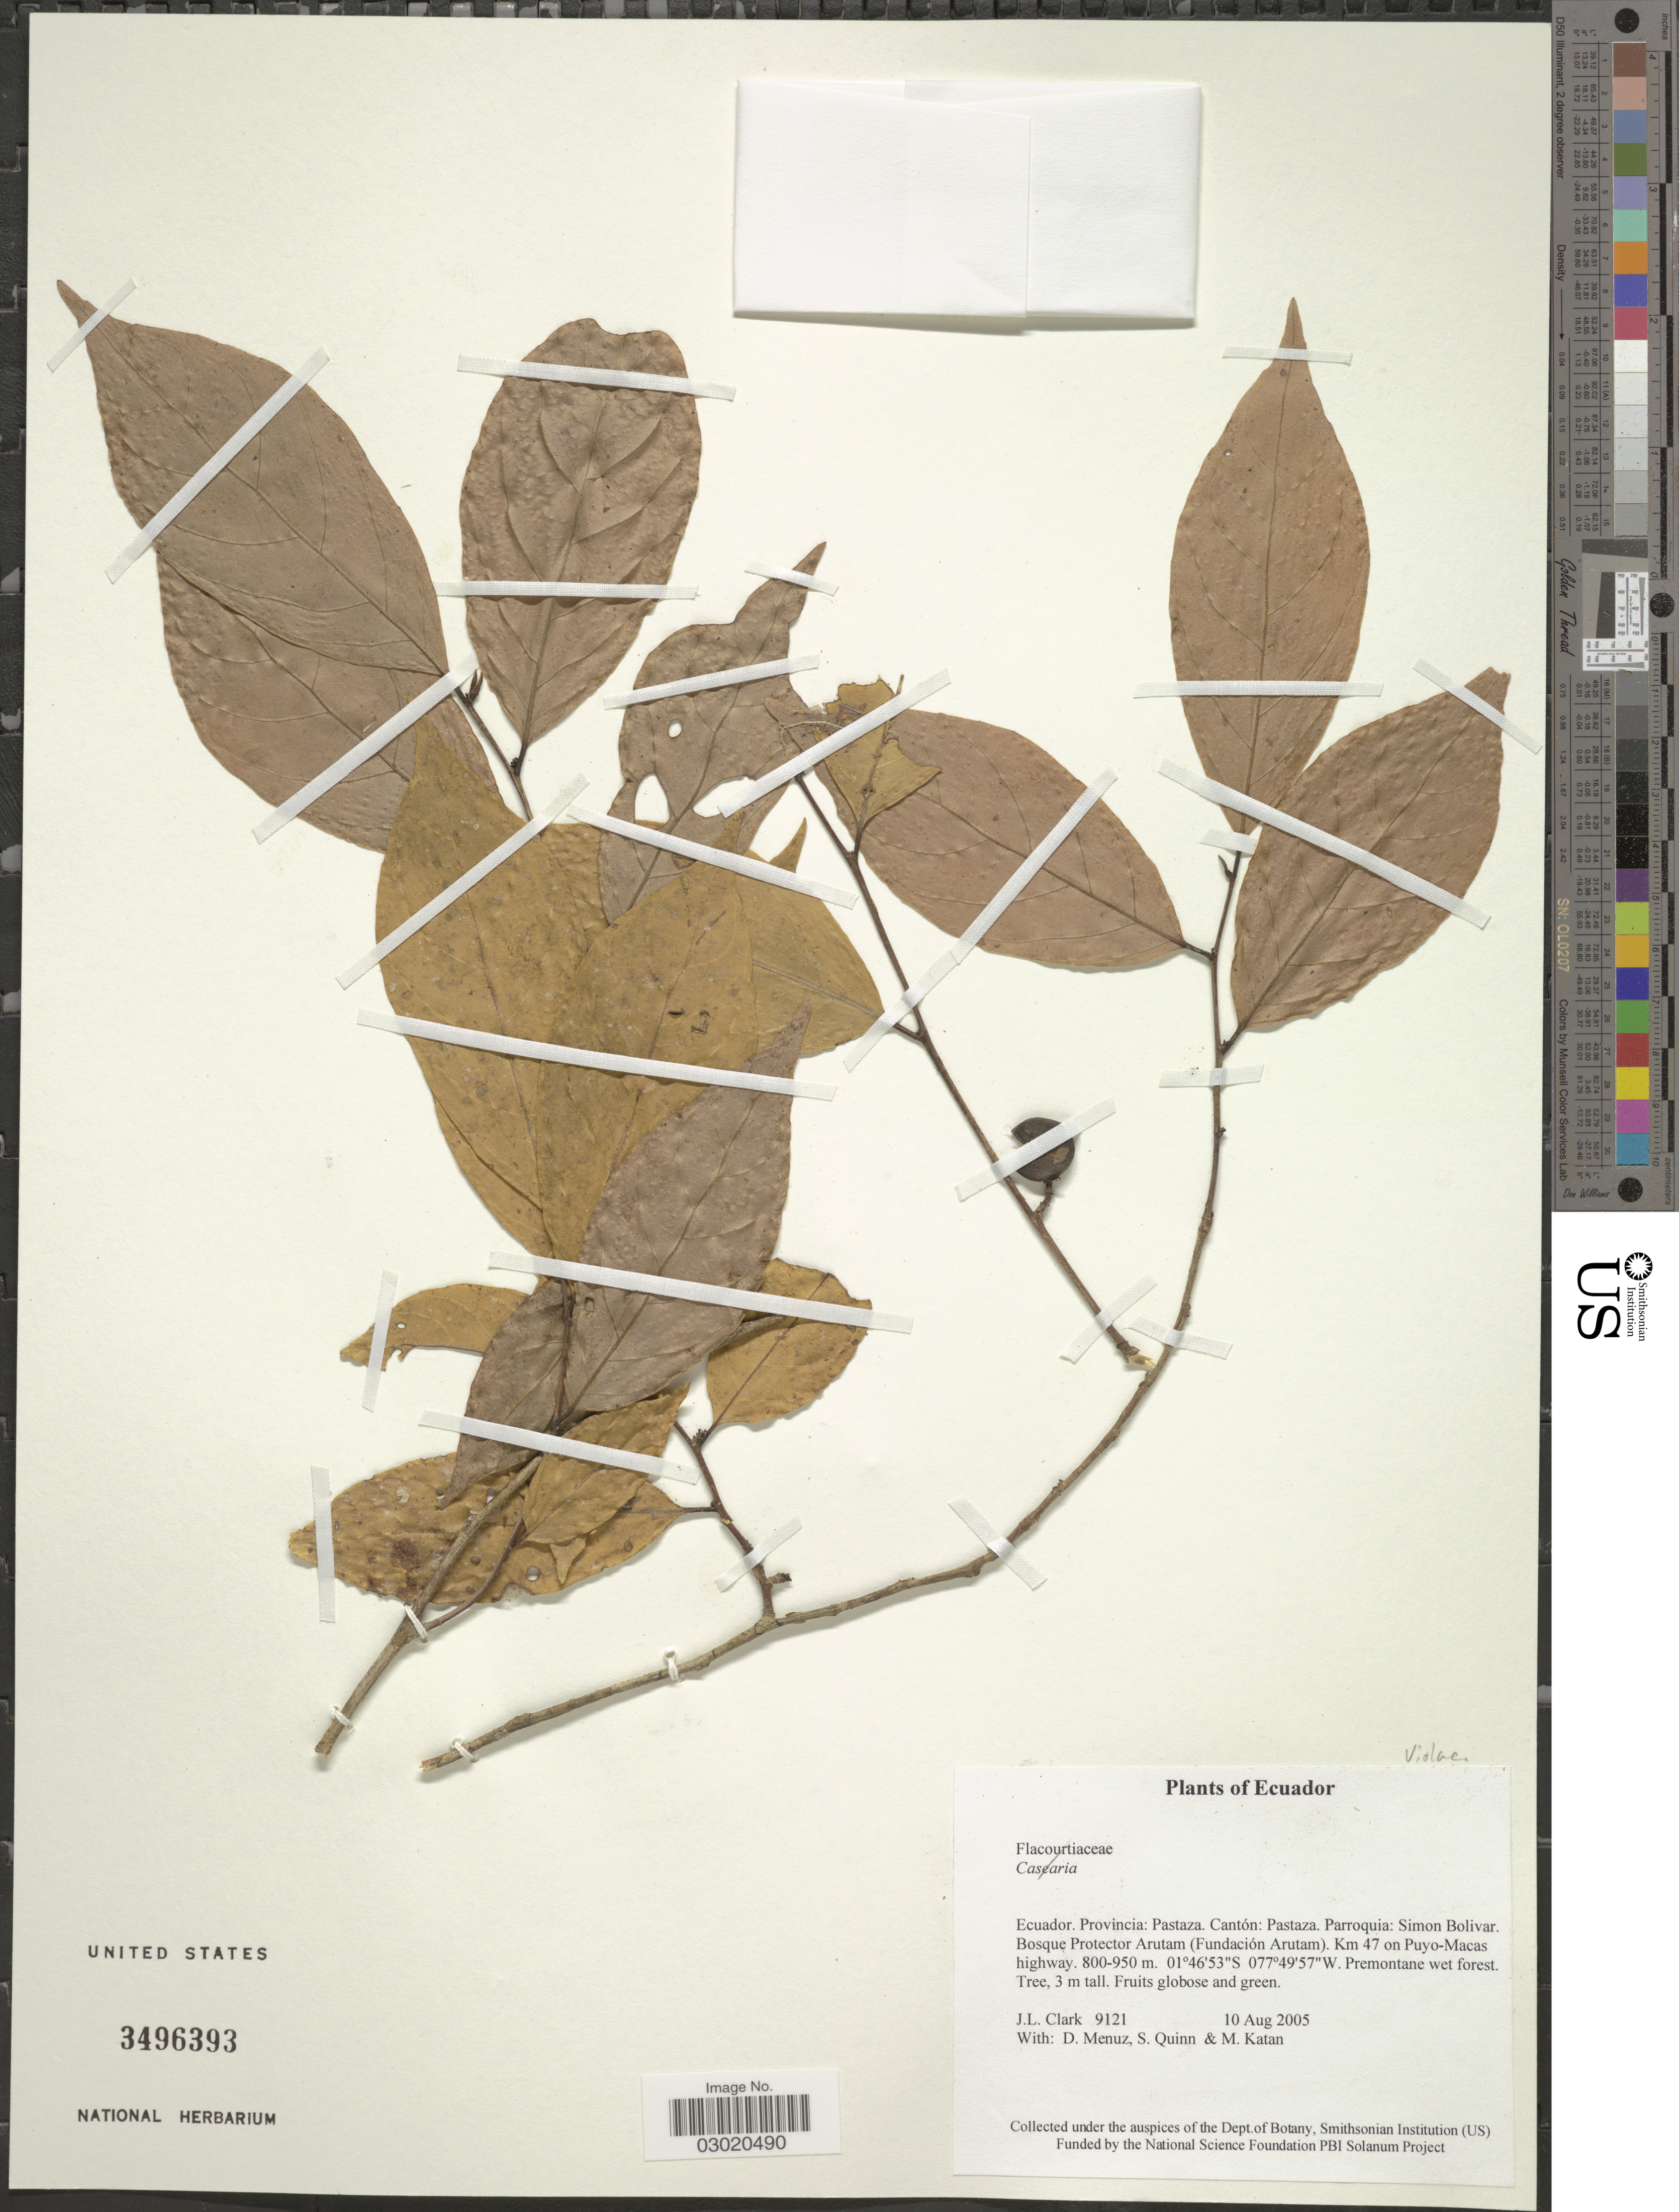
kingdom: Plantae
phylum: Tracheophyta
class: Magnoliopsida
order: Malpighiales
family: Violaceae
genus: Gloeospermum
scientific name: Gloeospermum sp.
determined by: Hoyos-Gomez, S. E.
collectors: J. L. Clark, D. Menuz, S. Quinn & M. Katan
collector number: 9121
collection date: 2005-08-10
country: Ecuador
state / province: Pastaza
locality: Cantón: Pastaza. Parroquia: Simon Bolivar. Bosque Protector Arutam (Fundación Arutam). Km 47 on Puyo-Macas highway.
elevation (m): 800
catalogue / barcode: US 3496393